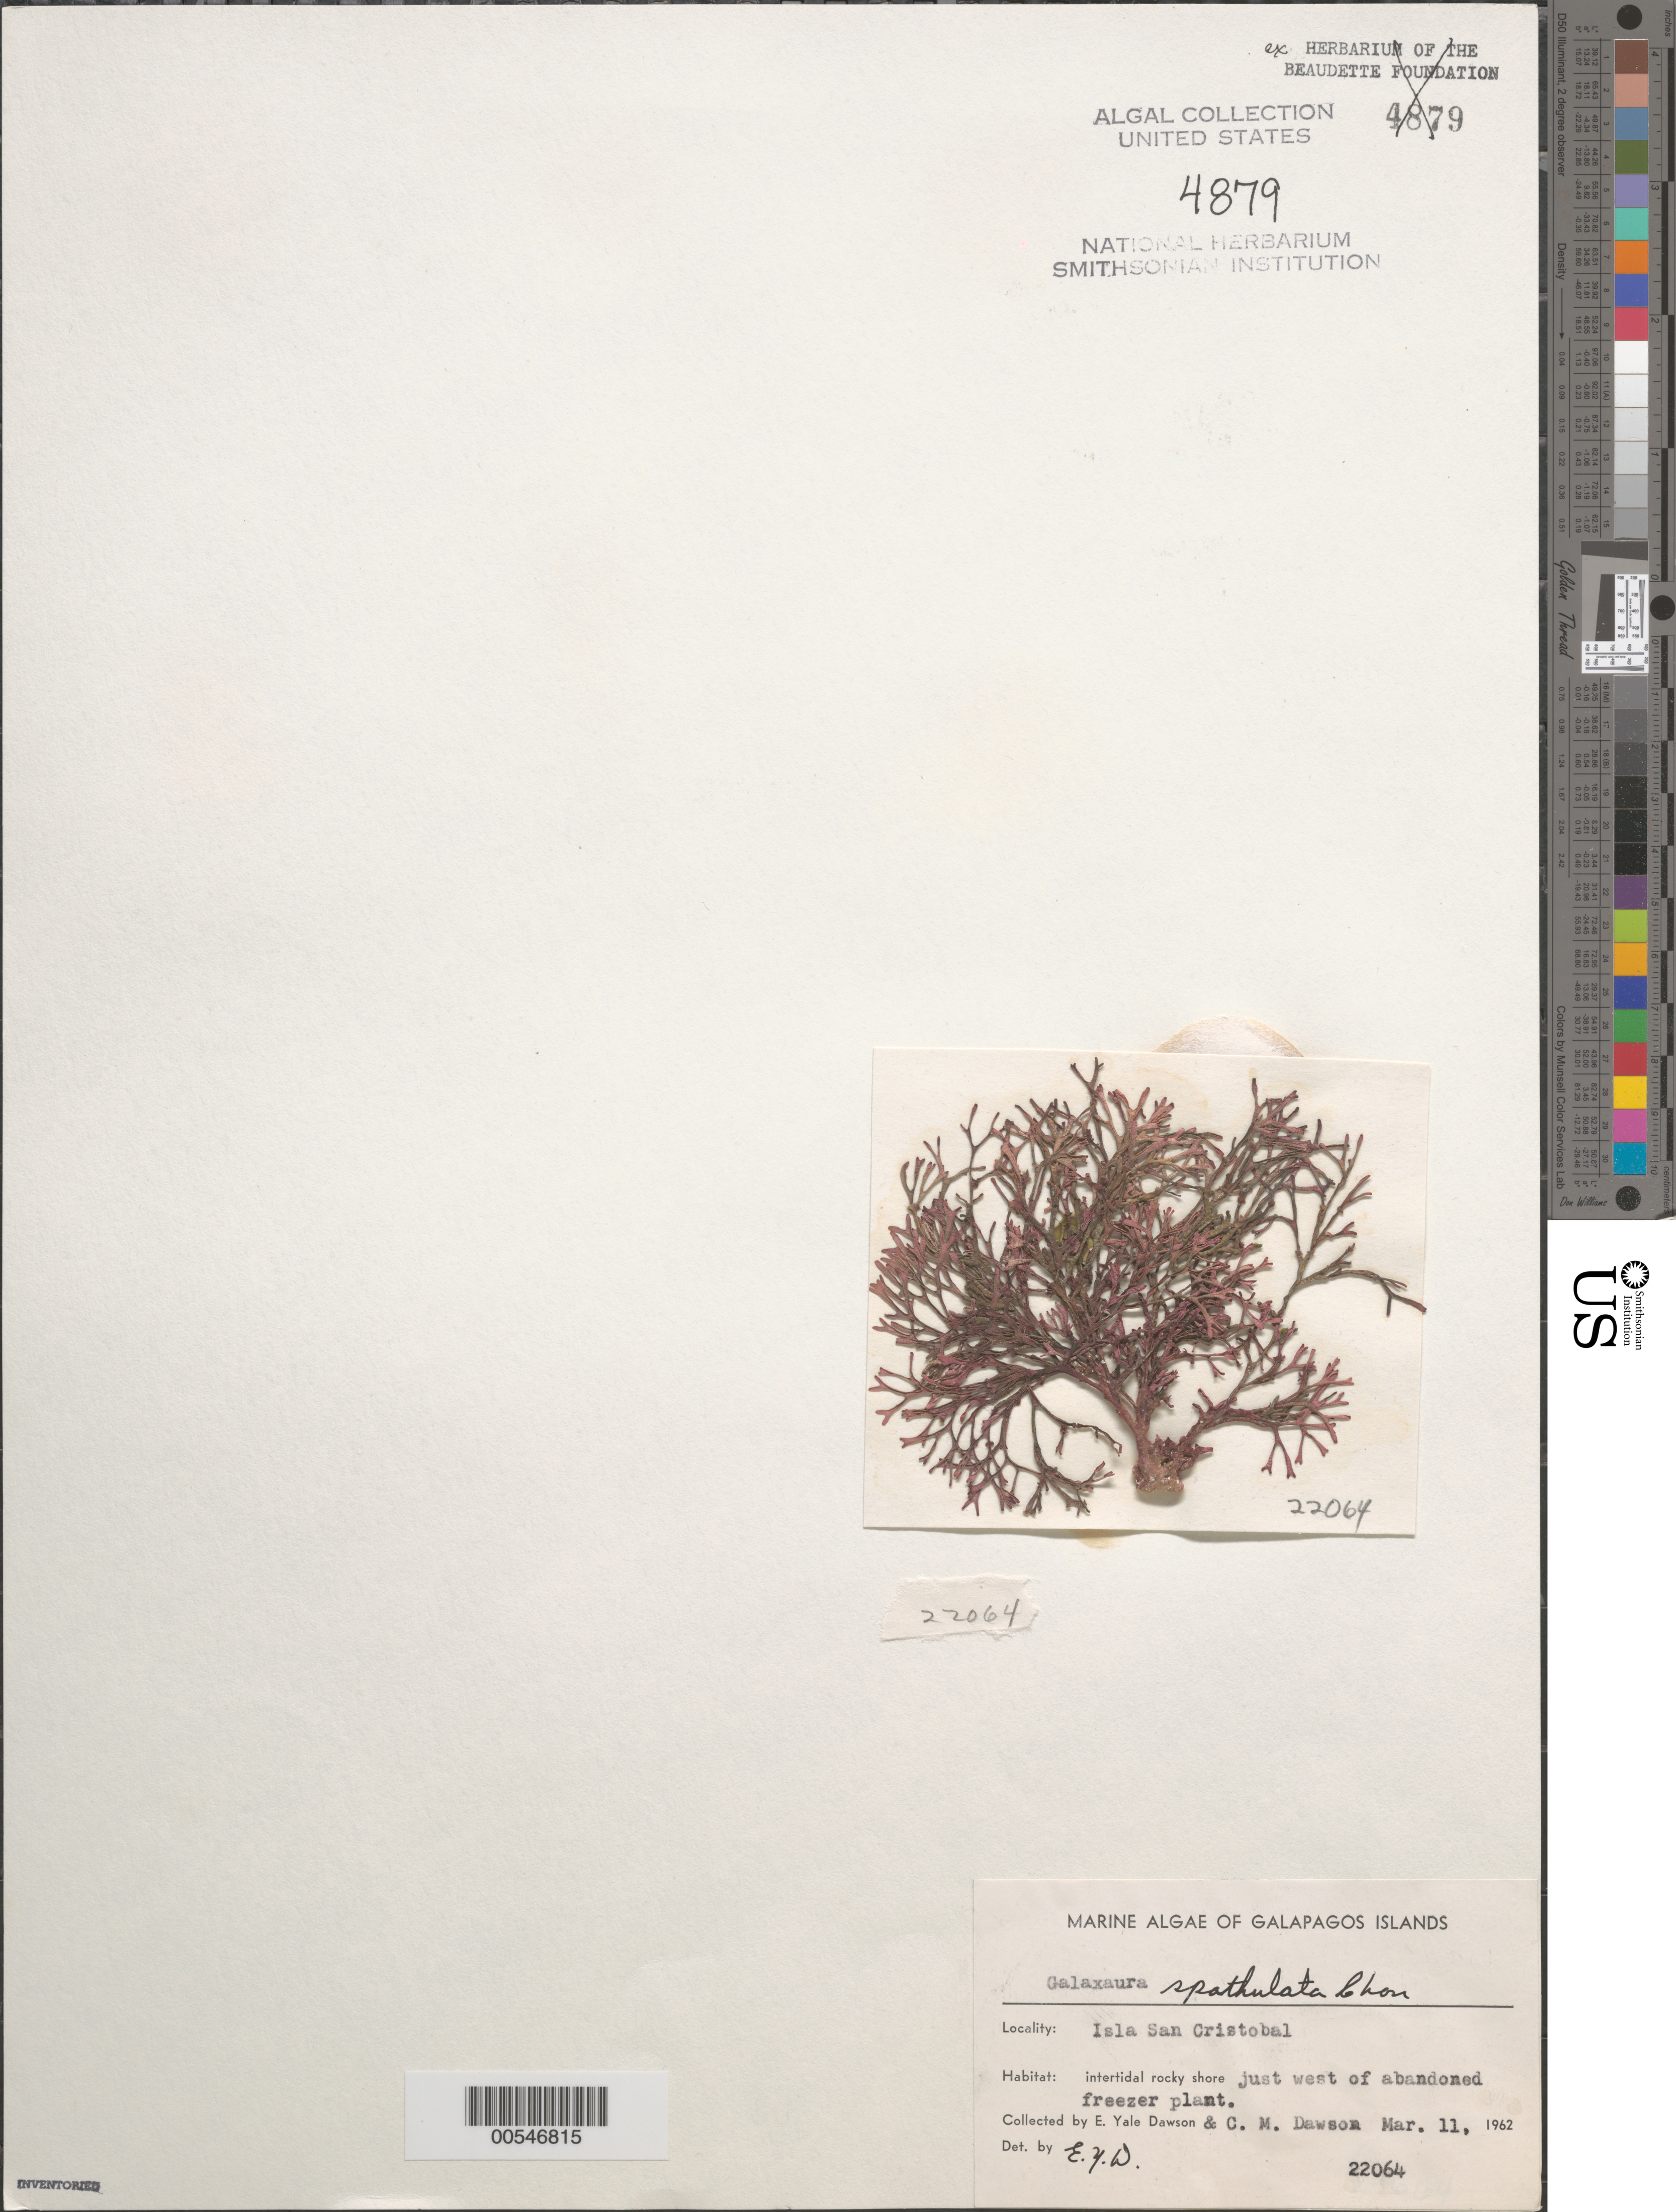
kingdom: Plantae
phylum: Rhodophyta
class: Florideophyceae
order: Nemaliales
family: Galaxauraceae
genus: Dichotomaria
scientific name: Dichotomaria spathulata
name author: (Kjellm.) A. Kurihara & Huisman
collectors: E. Y. Dawson & C. M. Dawson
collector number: EYD 22064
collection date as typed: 11 Mar 1962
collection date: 1962-03-11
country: Ecuador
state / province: Colón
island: San Cristóbal [Chatham]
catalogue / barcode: US 4879